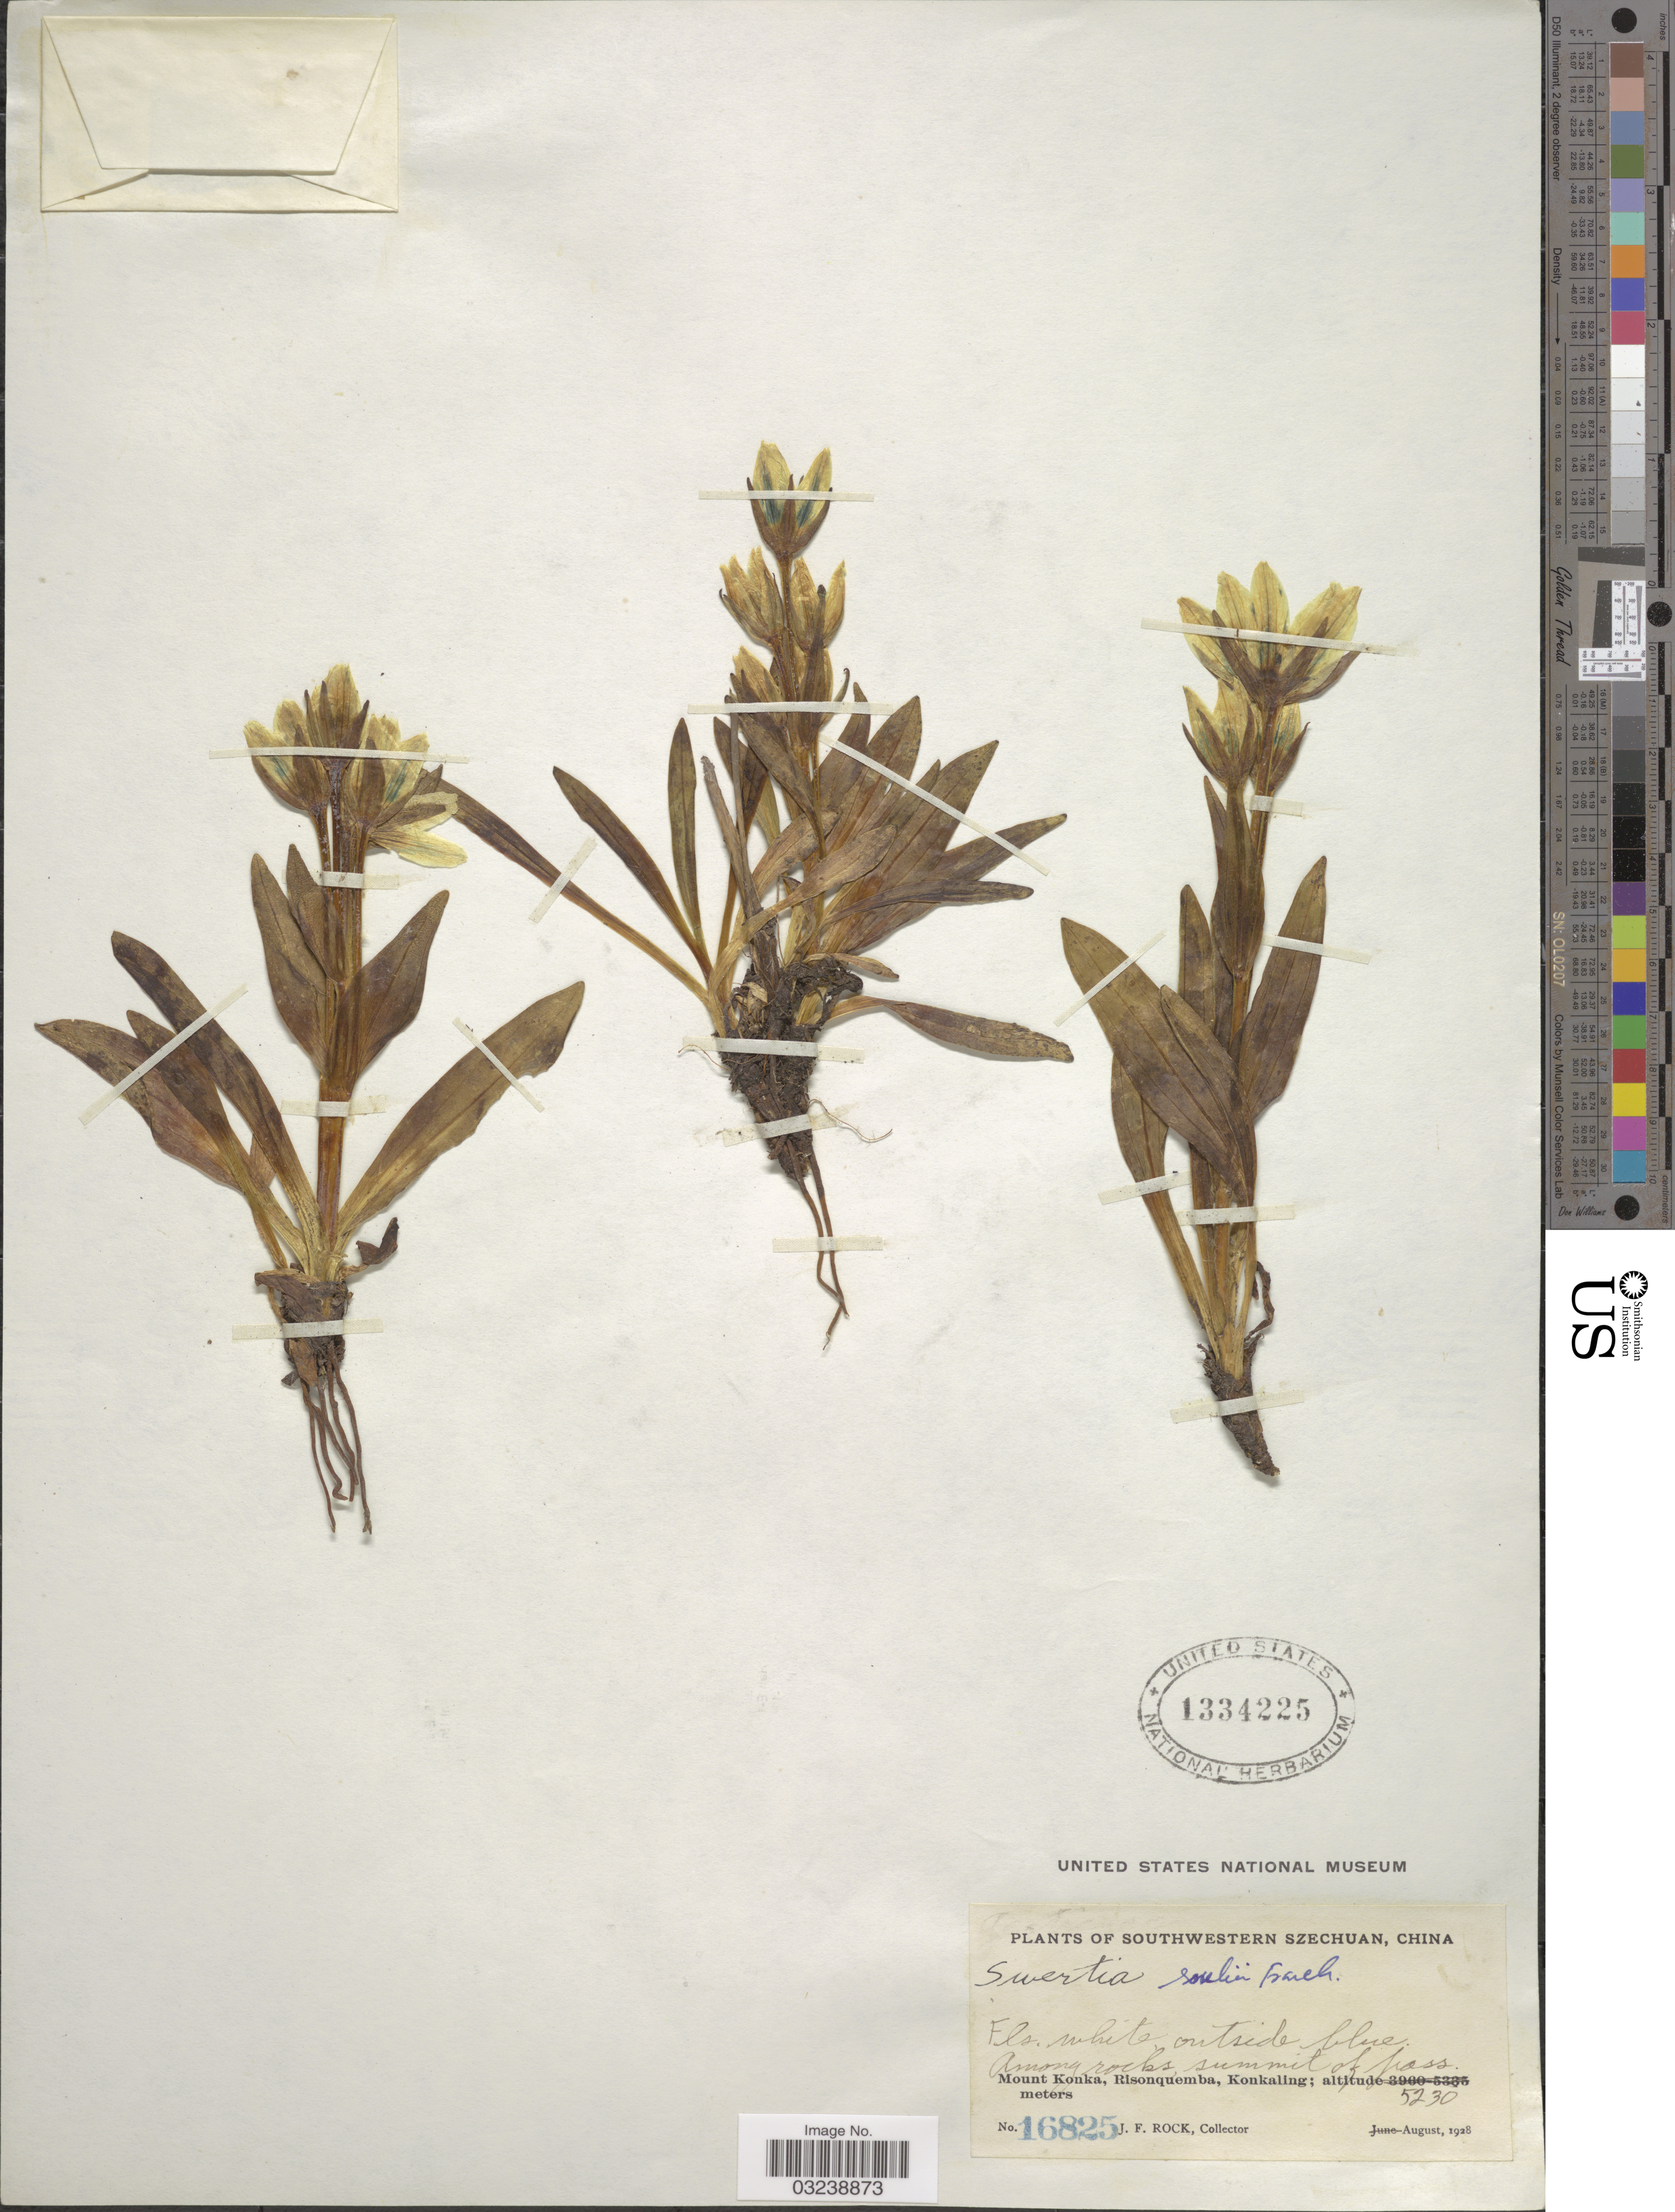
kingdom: Plantae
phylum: Tracheophyta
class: Magnoliopsida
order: Gentianales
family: Gentianaceae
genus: Swertia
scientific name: Swertia souliei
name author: Burkill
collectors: J. Rock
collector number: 16825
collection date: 1928-08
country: China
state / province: Sichuan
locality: Southwestern Szechuan. Mount Konka, Risonquemba, Konkaling.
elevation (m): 5230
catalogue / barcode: US 1334225